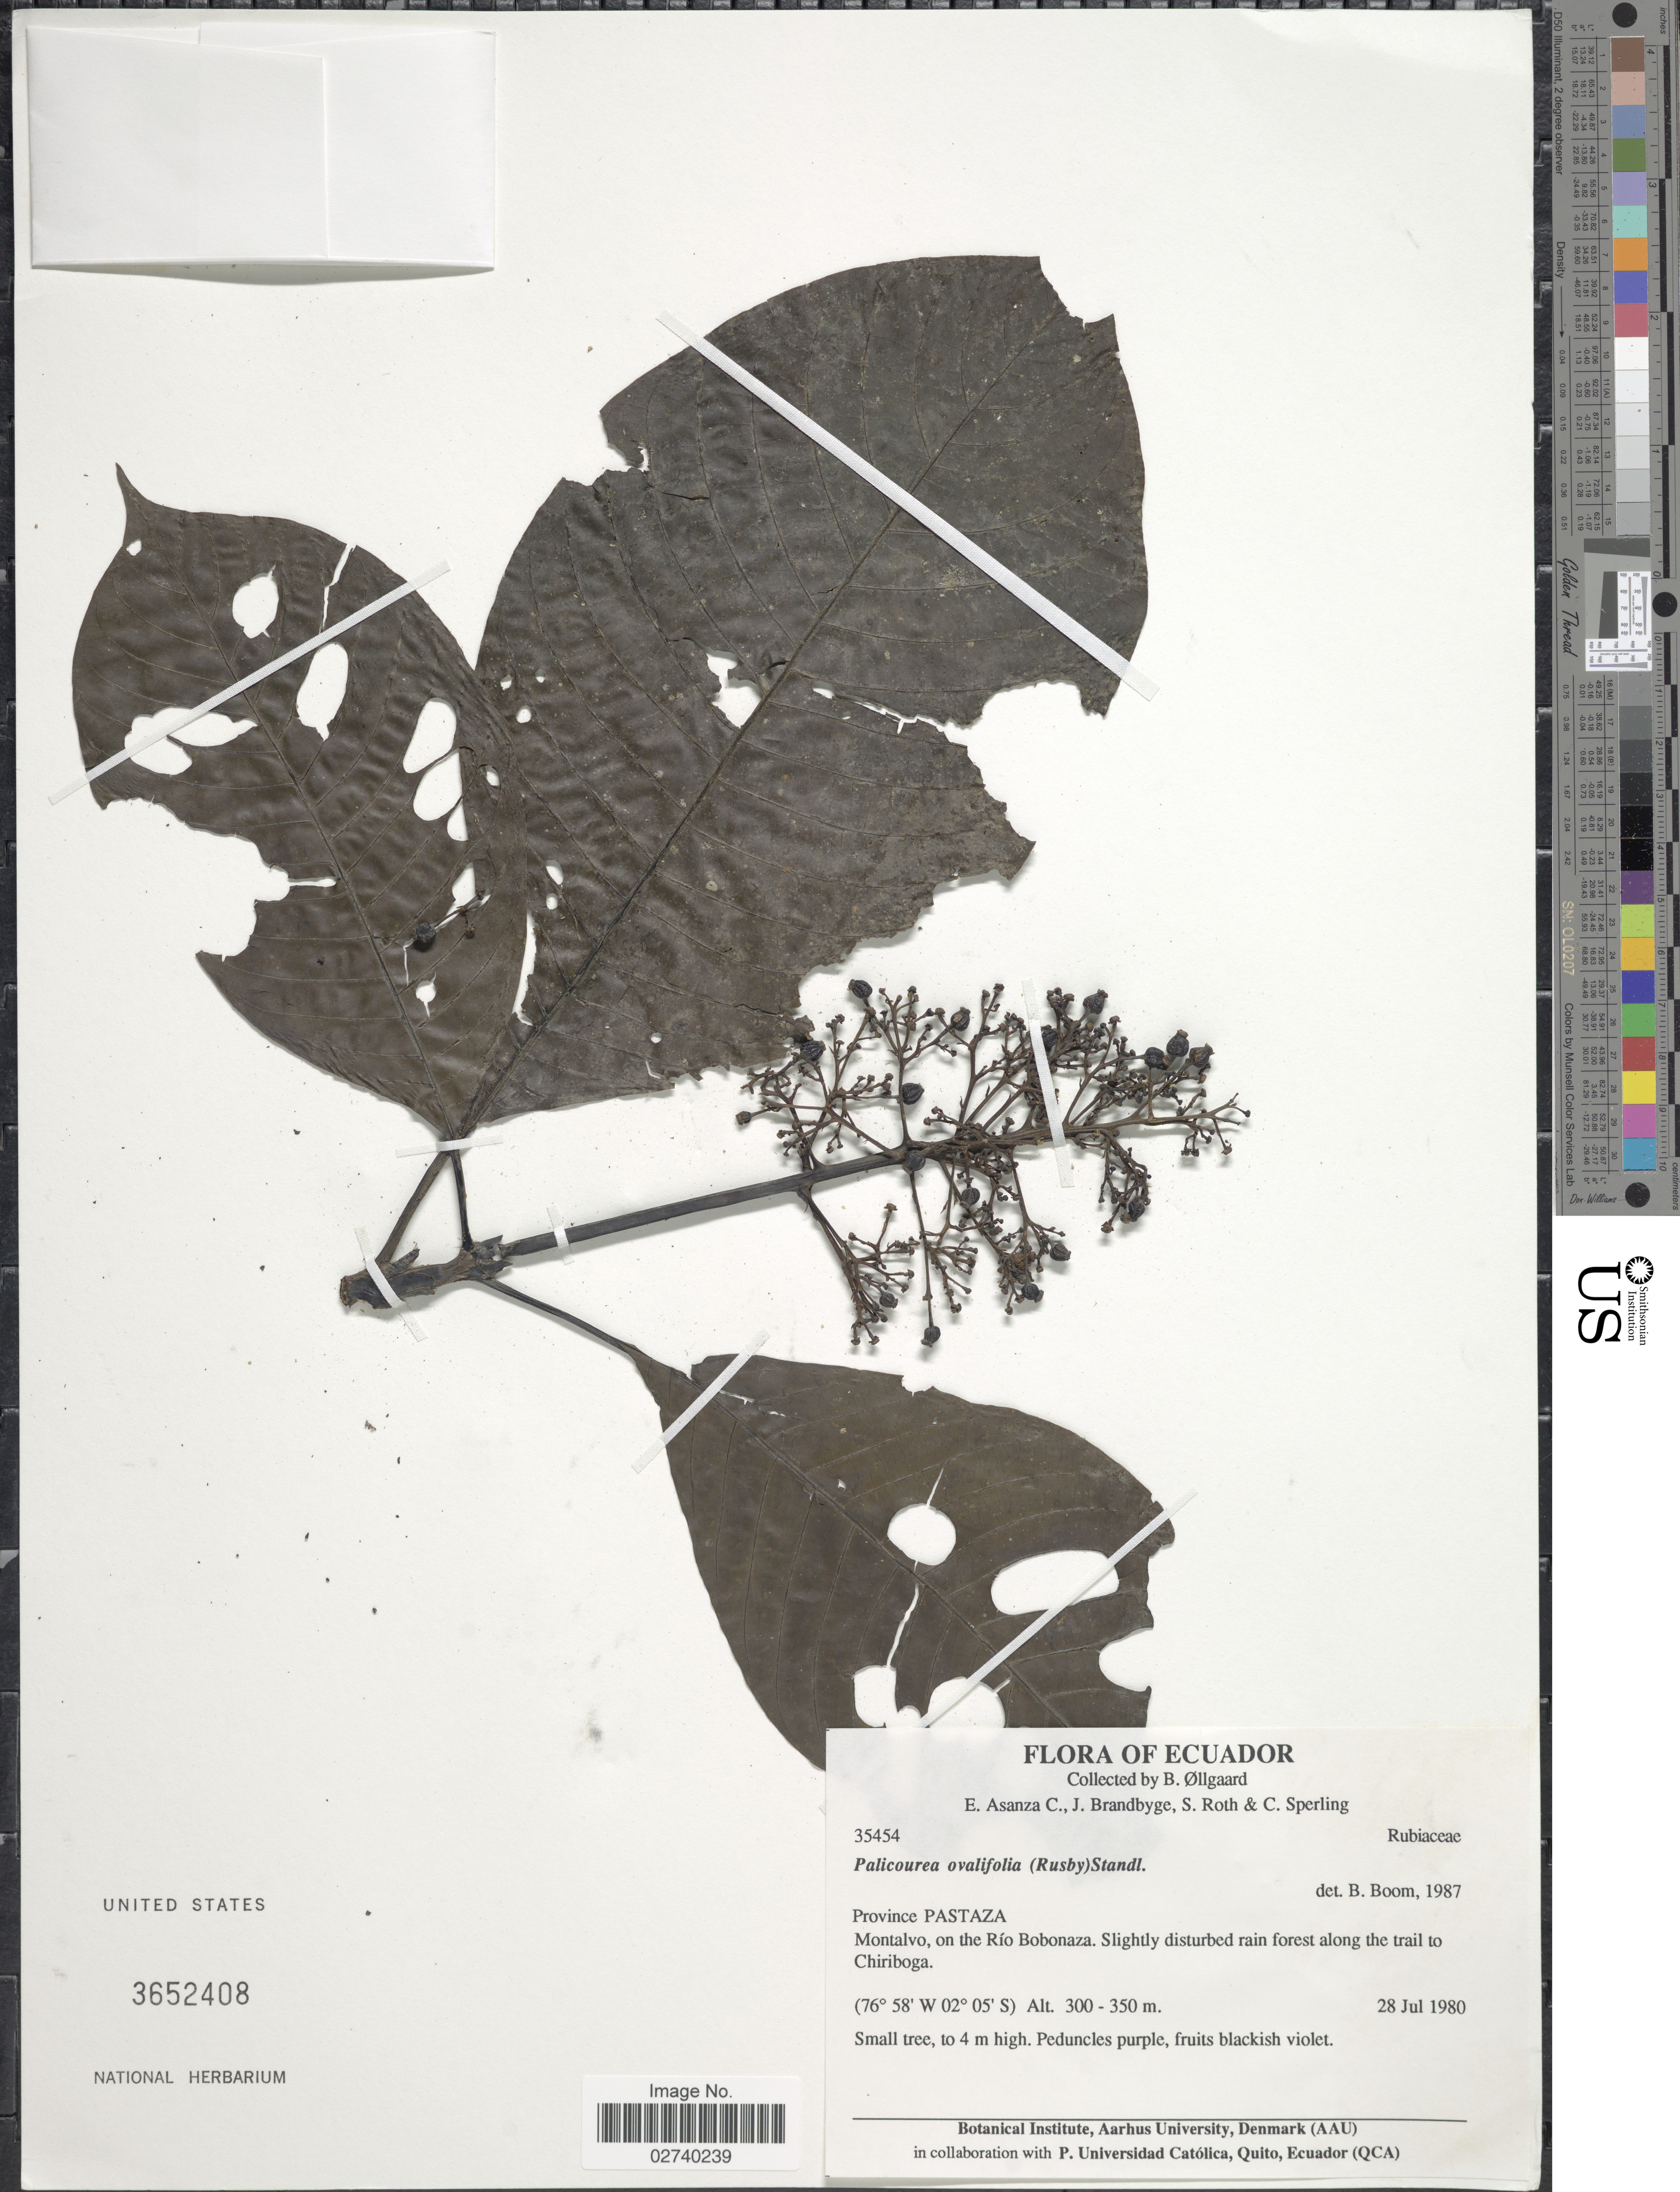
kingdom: Plantae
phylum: Tracheophyta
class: Magnoliopsida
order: Gentianales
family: Rubiaceae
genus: Palicourea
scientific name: Palicourea ovalifolia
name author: (Rusby) Standl.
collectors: B. Øllgaard, E. Asanza C., J. Brandbyge, S. Roth & C. Sperling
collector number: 35454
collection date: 1980-07-28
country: Ecuador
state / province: Pastaza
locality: Montalvo, on the Rio Bobonaza, rain forest along the trail to Chiriboga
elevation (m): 300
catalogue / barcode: US 3652408